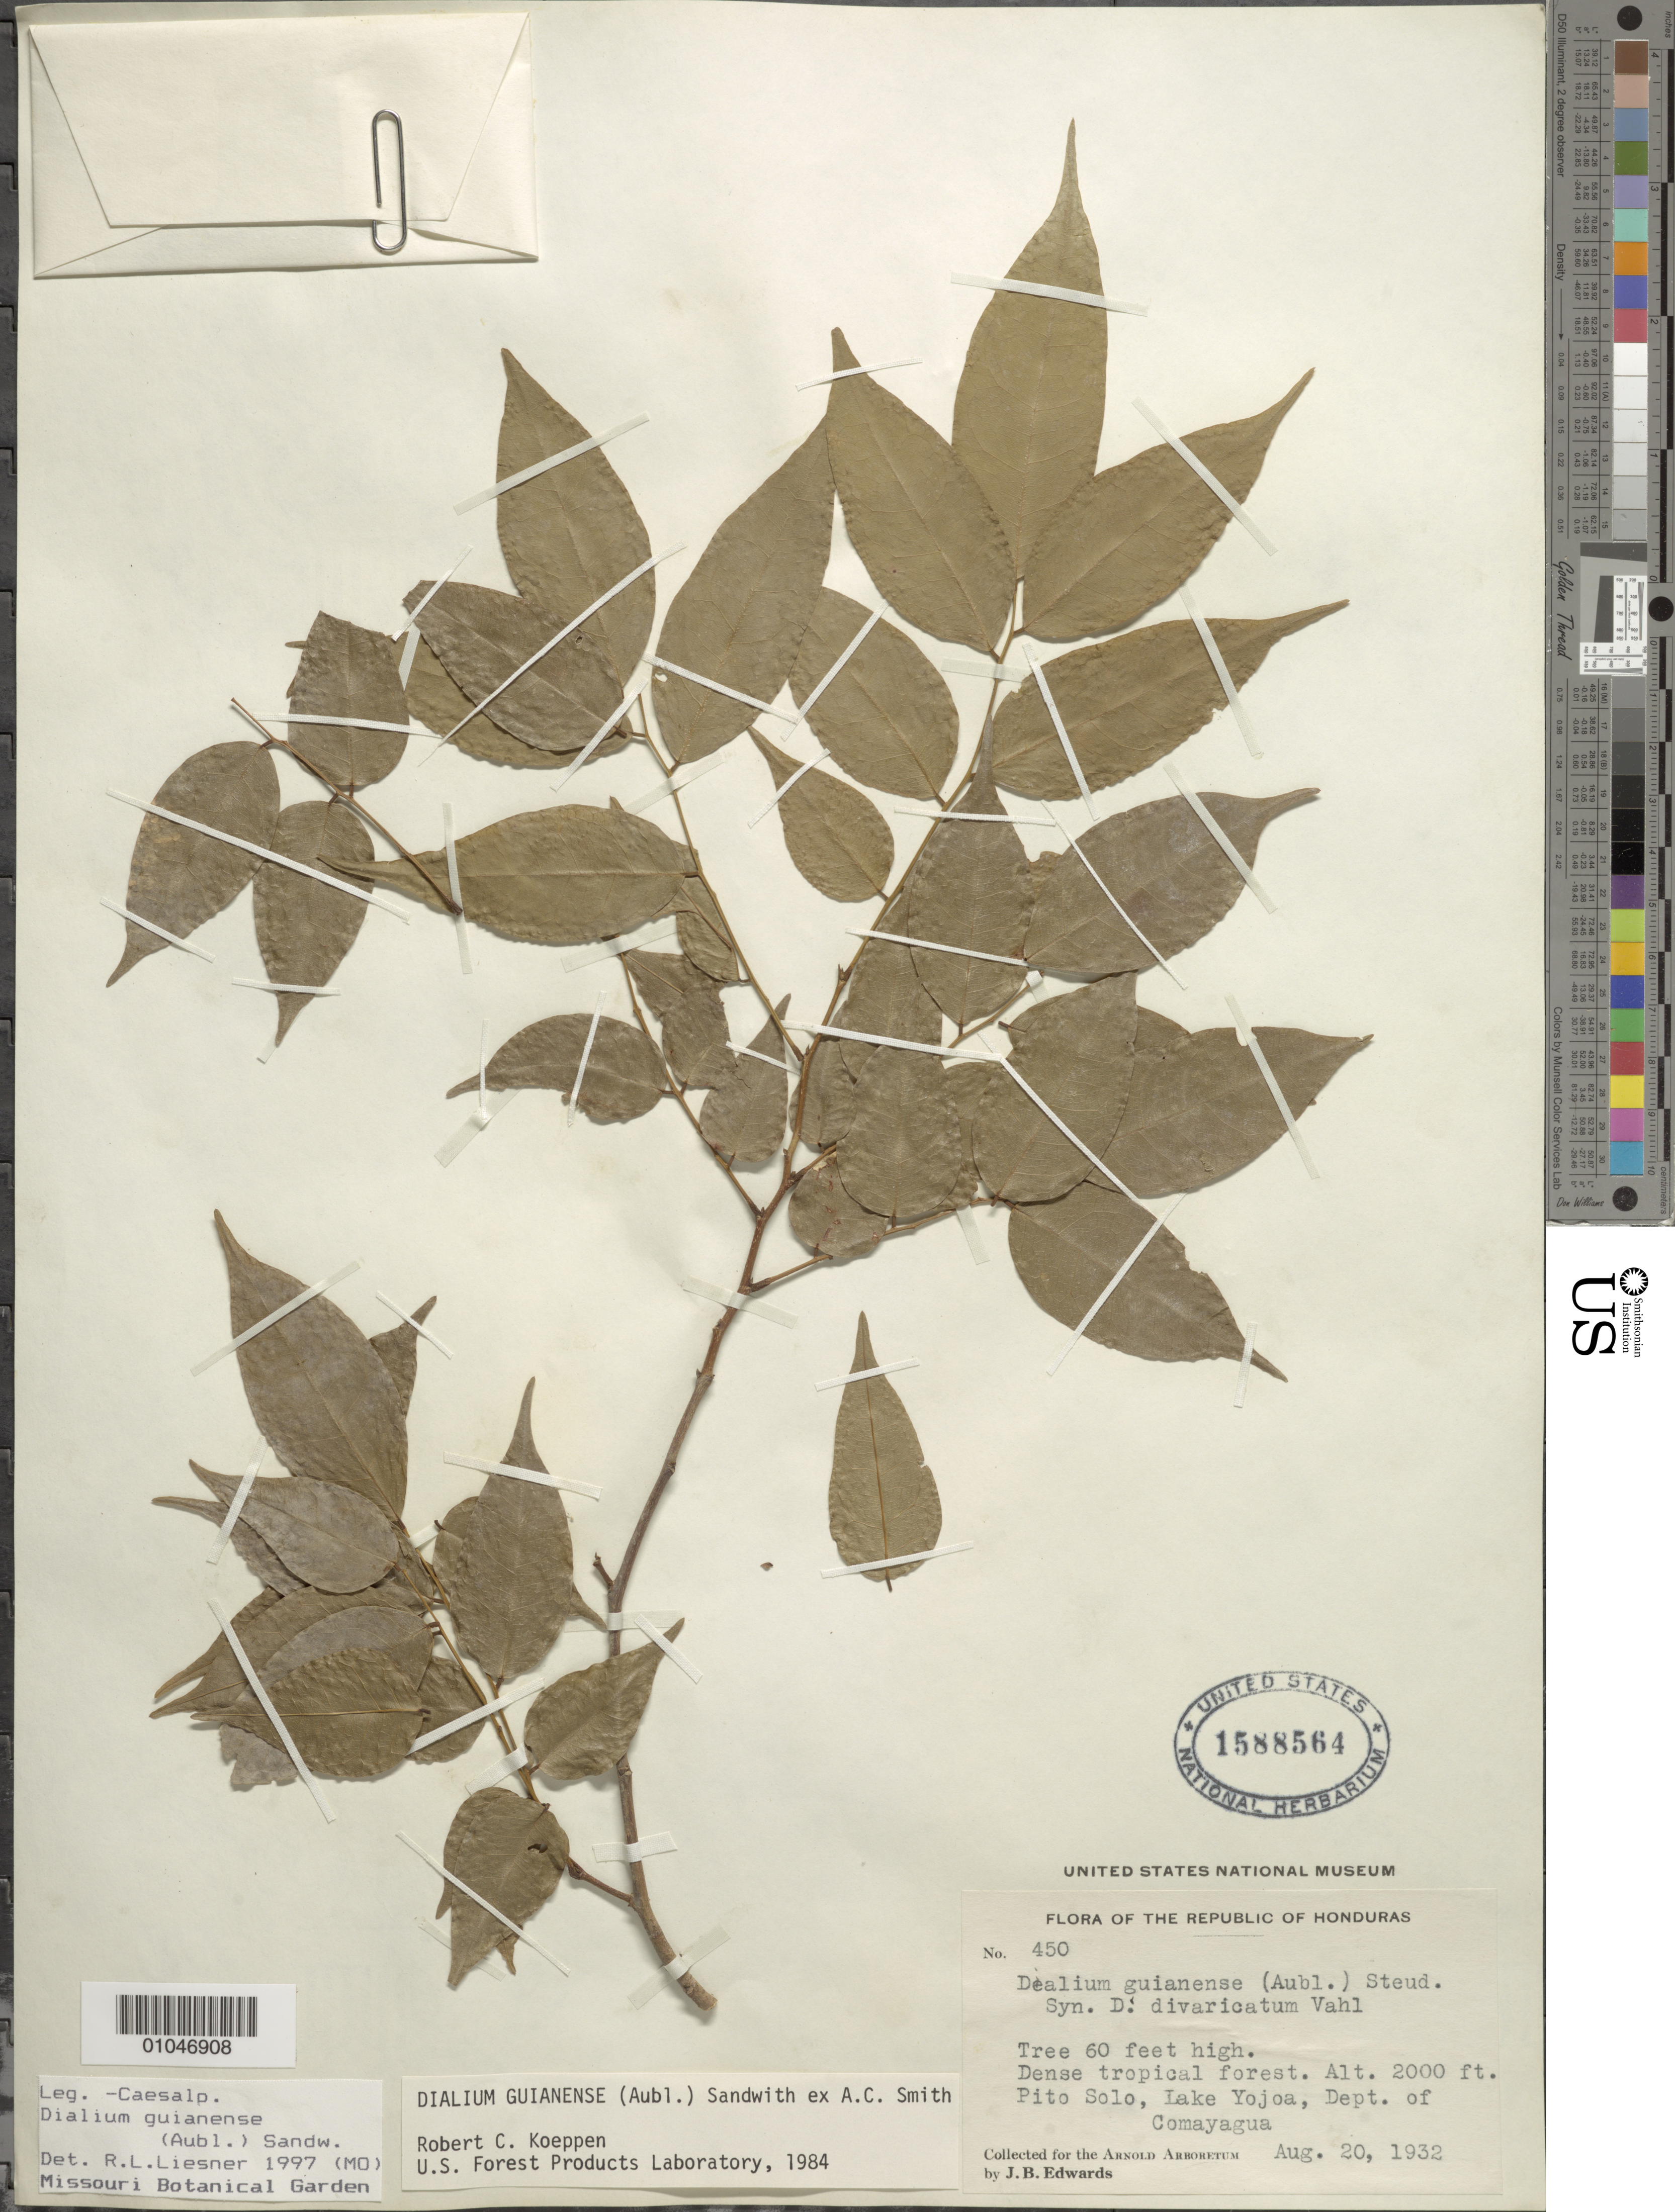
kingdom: Plantae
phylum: Tracheophyta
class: Magnoliopsida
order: Fabales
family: Fabaceae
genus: Dialium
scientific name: Dialium guianense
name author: (Aubl.) Sandwith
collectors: J. B. Edwards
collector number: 450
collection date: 1932-08-20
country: Honduras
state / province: Comayagua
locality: Pito Solo, Lake Yojoa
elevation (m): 610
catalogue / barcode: US 1588564